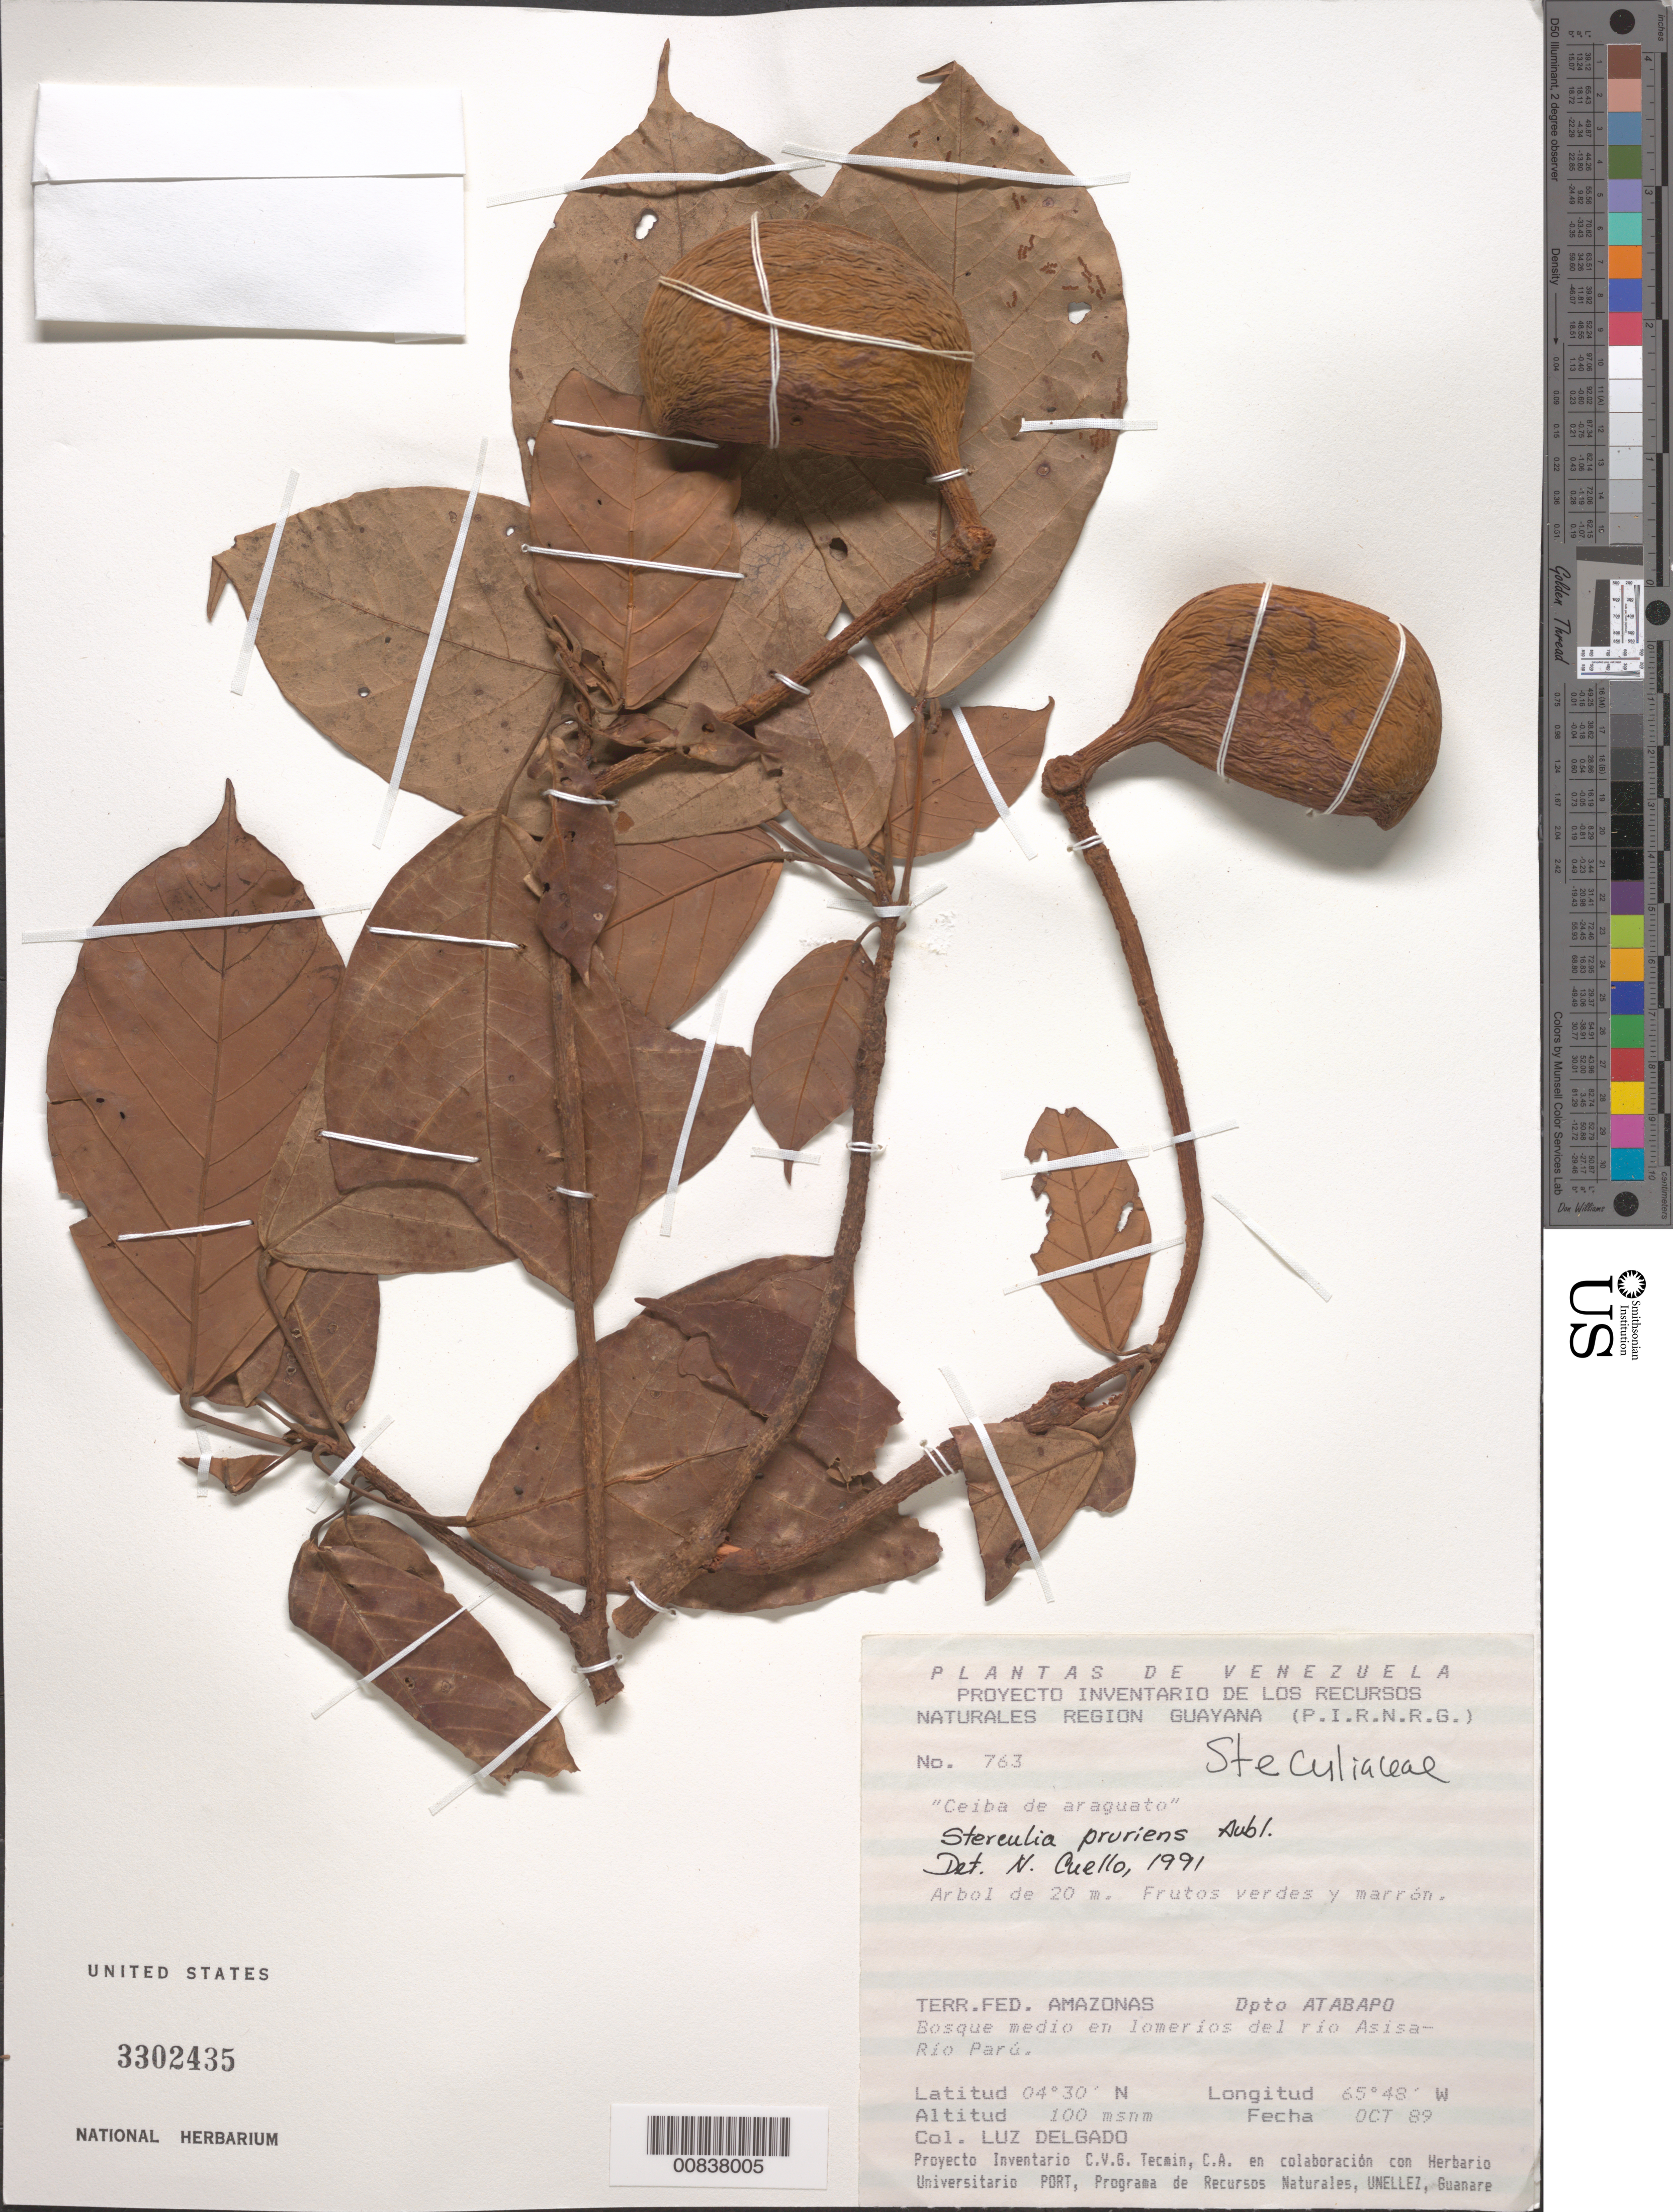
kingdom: Plantae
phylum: Tracheophyta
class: Magnoliopsida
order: Malvales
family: Malvaceae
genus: Sterculia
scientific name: Sterculia pruriens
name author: (Aubl.) K. Schum.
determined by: Cuello, Nidia L.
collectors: L. Delgado V.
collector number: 763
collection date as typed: Oct-89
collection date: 1989-10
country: Venezuela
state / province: Amazonas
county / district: Atabapo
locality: Río Asisa-Río Parú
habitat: Bosque medio en lomerios del rio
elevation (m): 100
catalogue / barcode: US 3302435